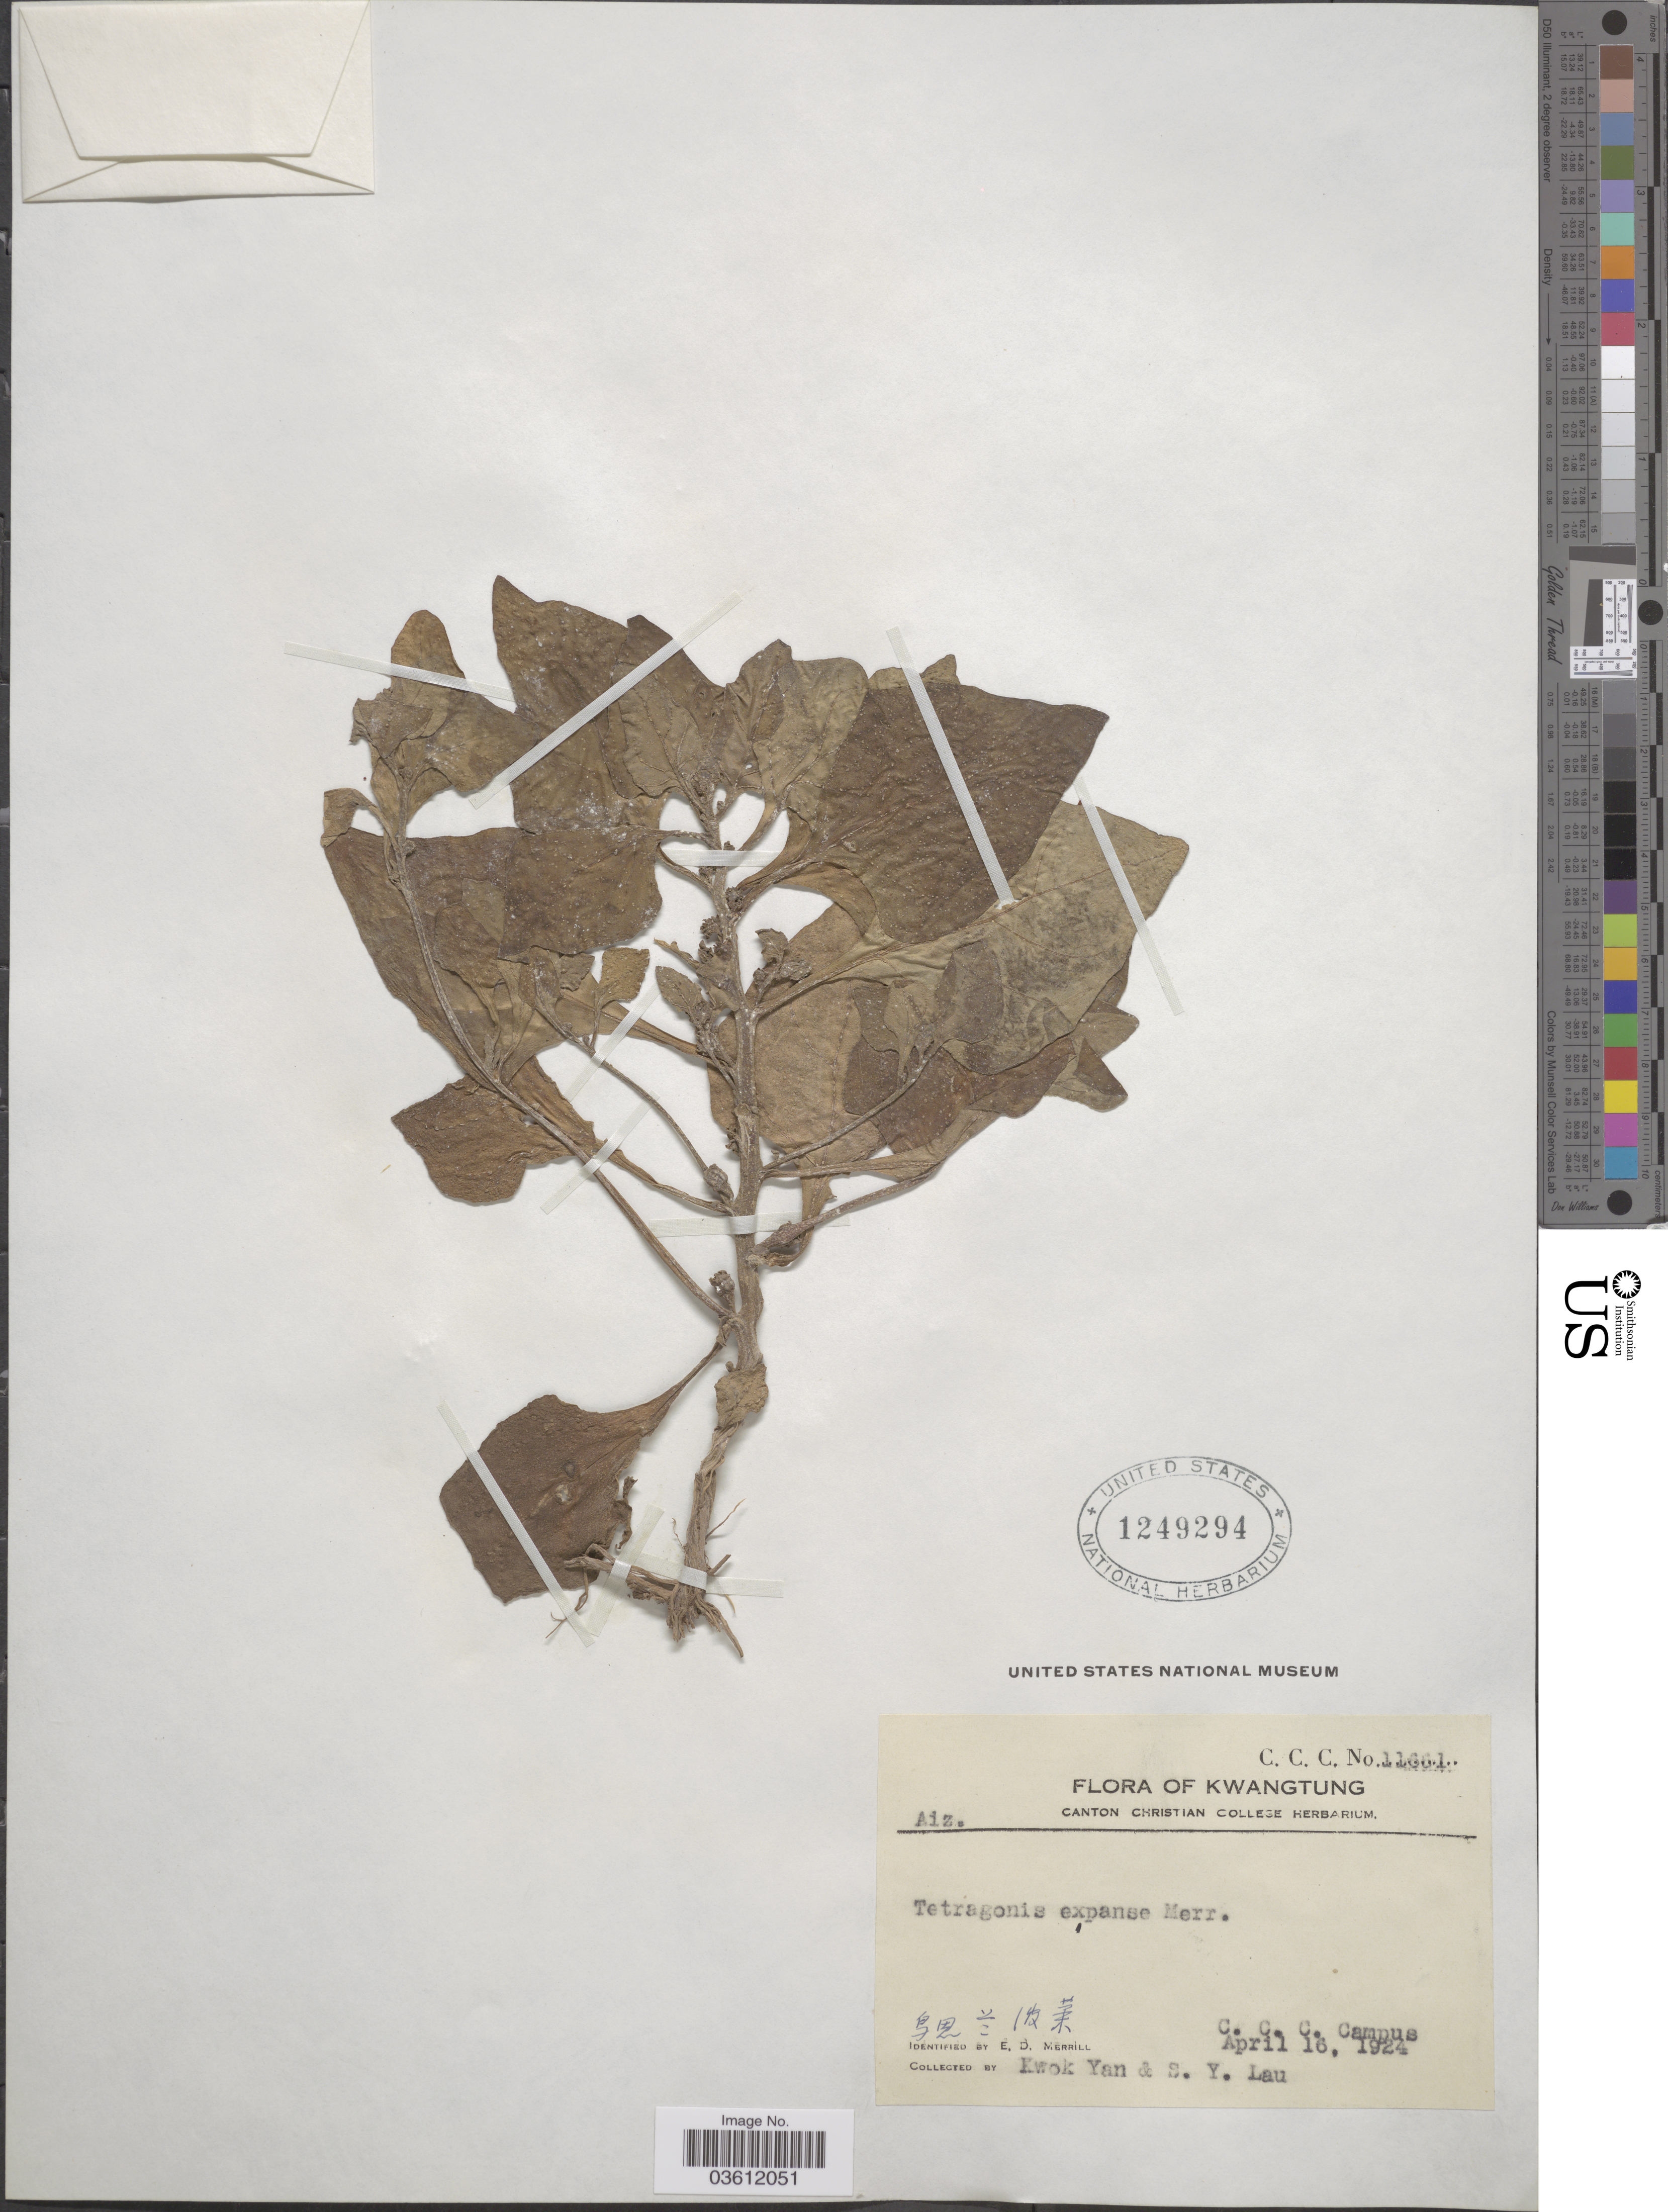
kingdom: Plantae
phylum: Tracheophyta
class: Magnoliopsida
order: Caryophyllales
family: Aizoaceae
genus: Tetragonia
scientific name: Tetragonia expansa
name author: Murr.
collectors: K. Yan & S. Y. Lau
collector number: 11661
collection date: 1924-04-16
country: China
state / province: Guangdong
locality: Kwangtung. C.C.C. Campus.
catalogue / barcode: US 1249294